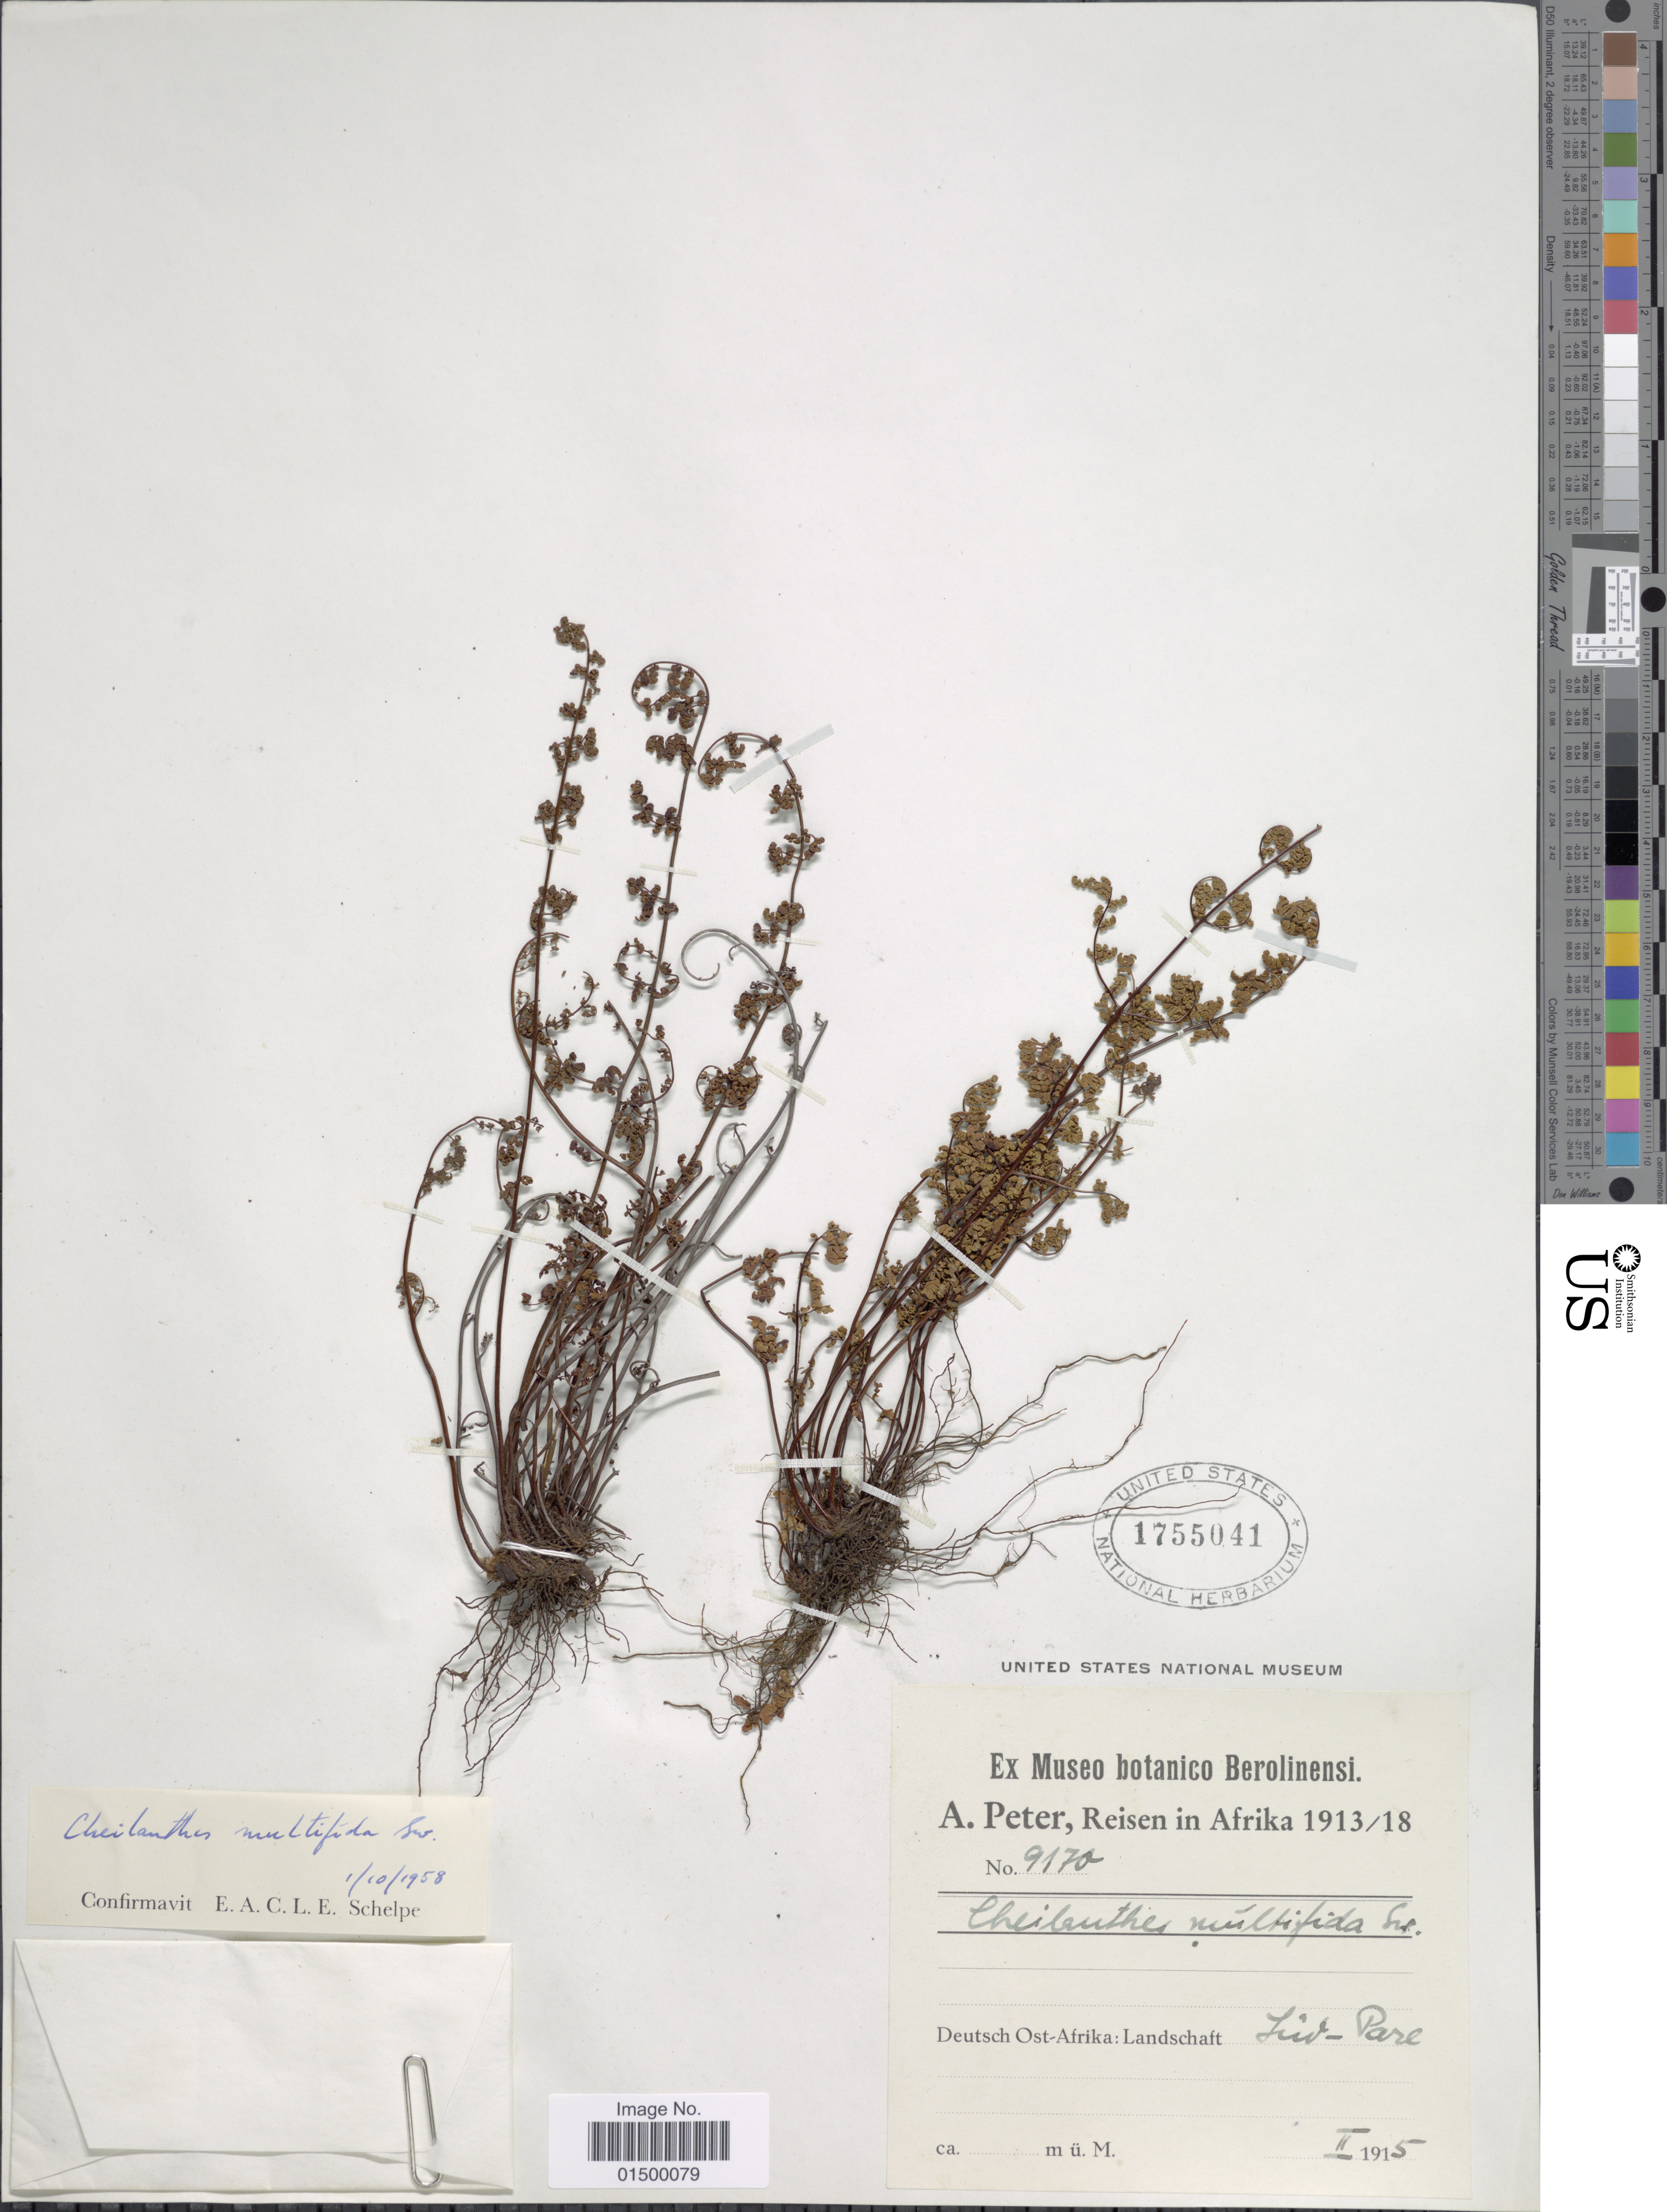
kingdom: Plantae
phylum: Tracheophyta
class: Polypodiopsida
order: Polypodiales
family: Pteridaceae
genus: Cheilanthes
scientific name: Cheilanthes multifida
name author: Sw.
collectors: A. Peter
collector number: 9170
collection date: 1915-02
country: Tanzania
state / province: Kilimanjaro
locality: Deutsch Ost-Arika: Landschaft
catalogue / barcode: US 1755041